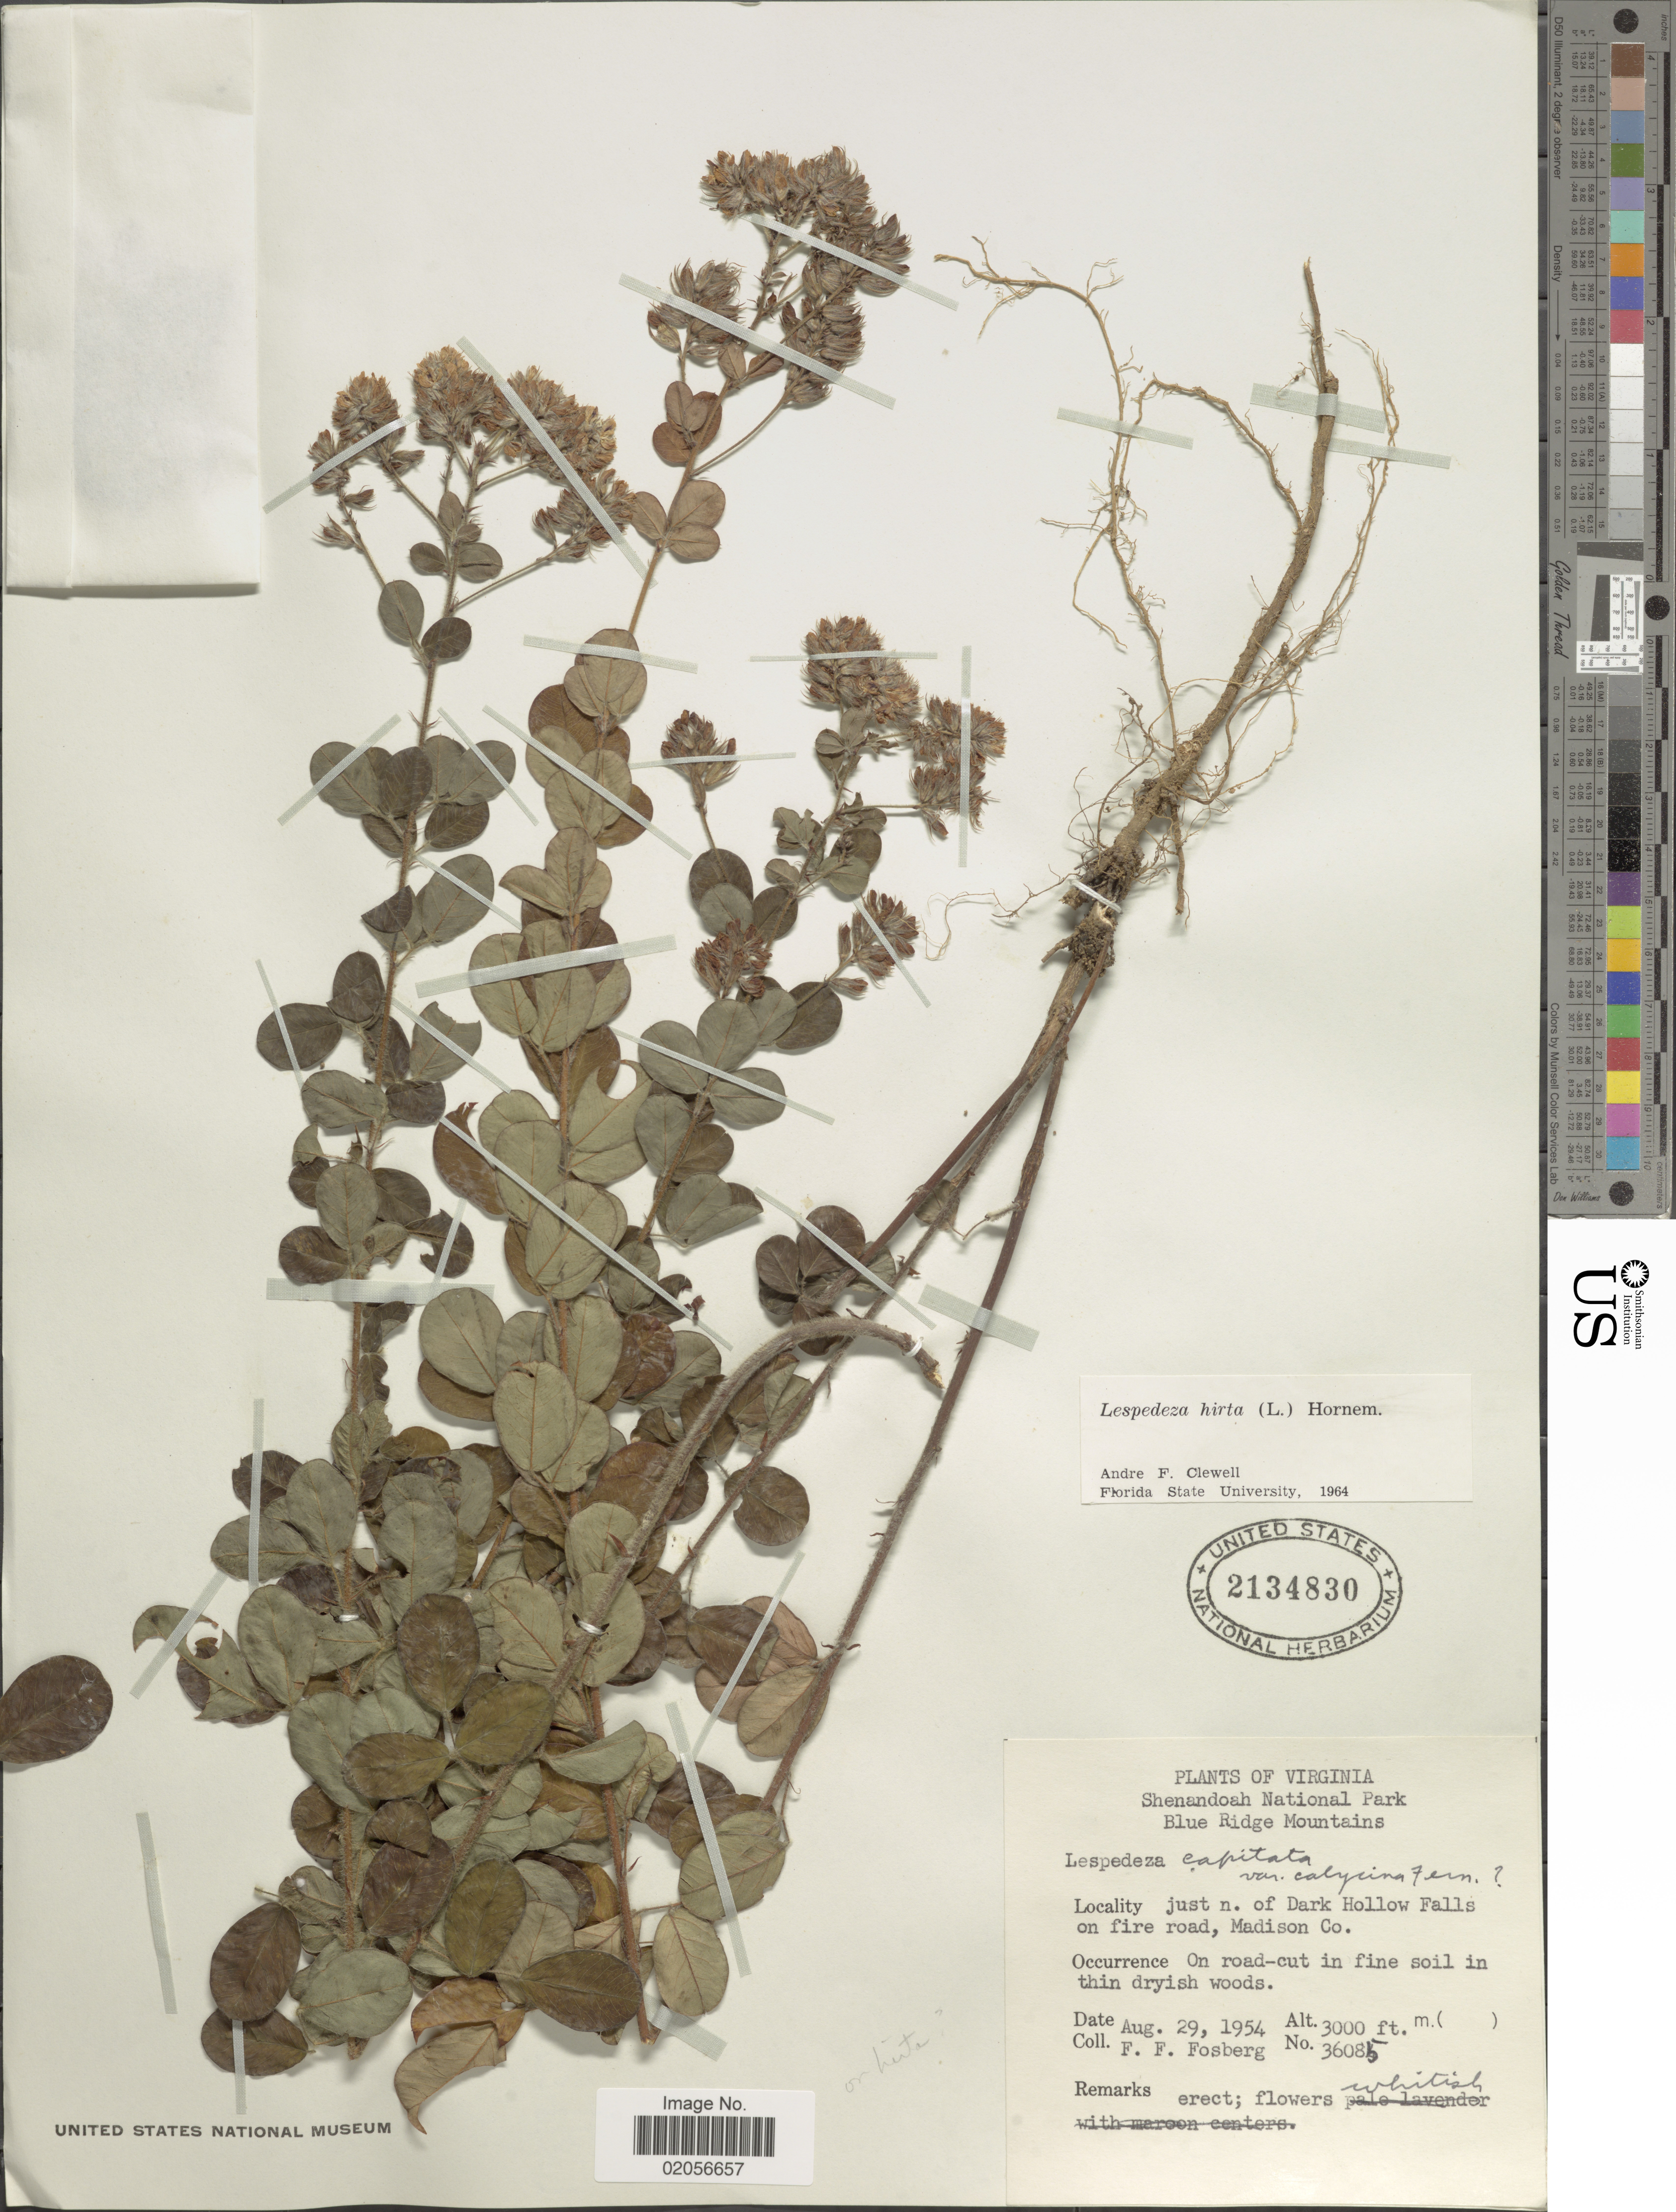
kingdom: Plantae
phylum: Tracheophyta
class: Magnoliopsida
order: Fabales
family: Fabaceae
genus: Lespedeza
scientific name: Lespedeza hirta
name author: (L.) Hornem.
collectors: F. R. Fosberg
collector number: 36085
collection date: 1954-08-29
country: United States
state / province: Virginia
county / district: Madison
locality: Shenandoah National Park, Blue Ridge Mountains, just n of Dark Hollow Falls on fire road, Madison Co, On road-cut in fine soil in thin dryish woods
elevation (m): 914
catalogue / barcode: US 2134830